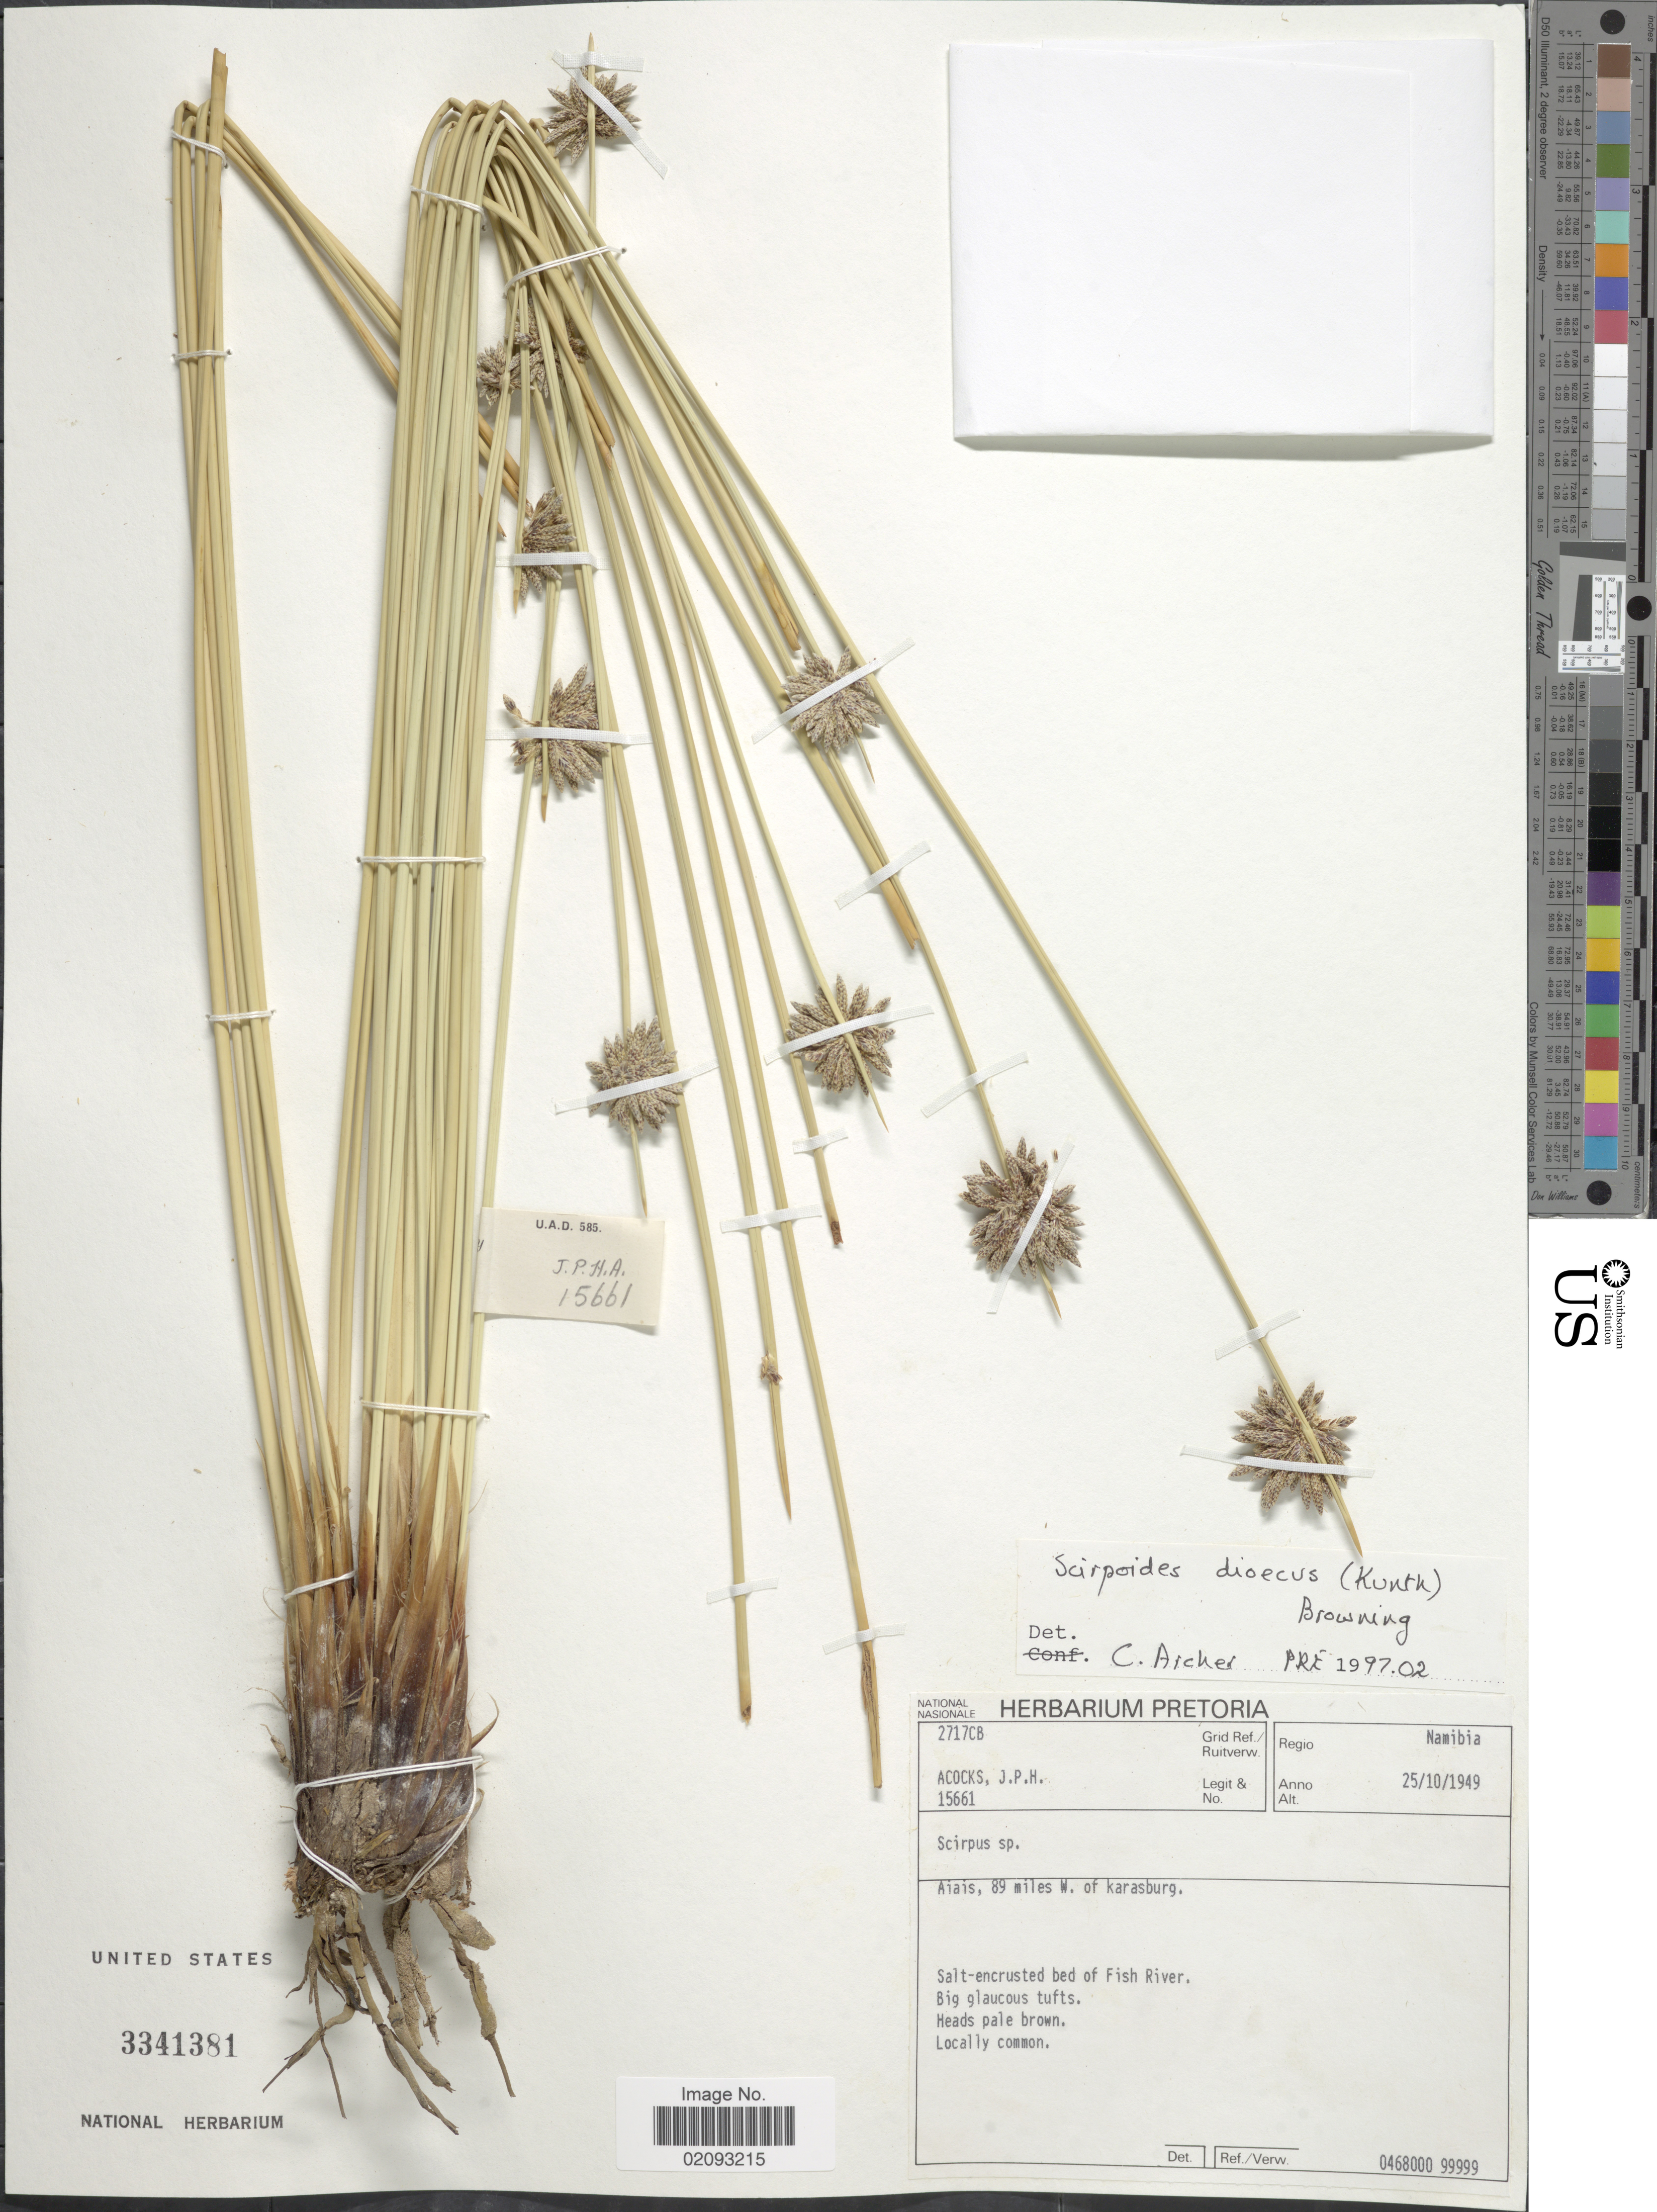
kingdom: Plantae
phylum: Tracheophyta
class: Liliopsida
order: Poales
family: Cyperaceae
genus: Afroscirpoides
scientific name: Afroscirpoides dioeca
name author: (Kunth) Garcia-Madr. & Muasya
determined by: Strong, M. T., (US), Smithsonian Institution - National Museum of Natural History (UNITED STATES)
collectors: J. P. Acocks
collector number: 15661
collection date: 1949-10-25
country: Namibia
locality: Aiais, 89 miles W. of karasburg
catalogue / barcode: US 3341381